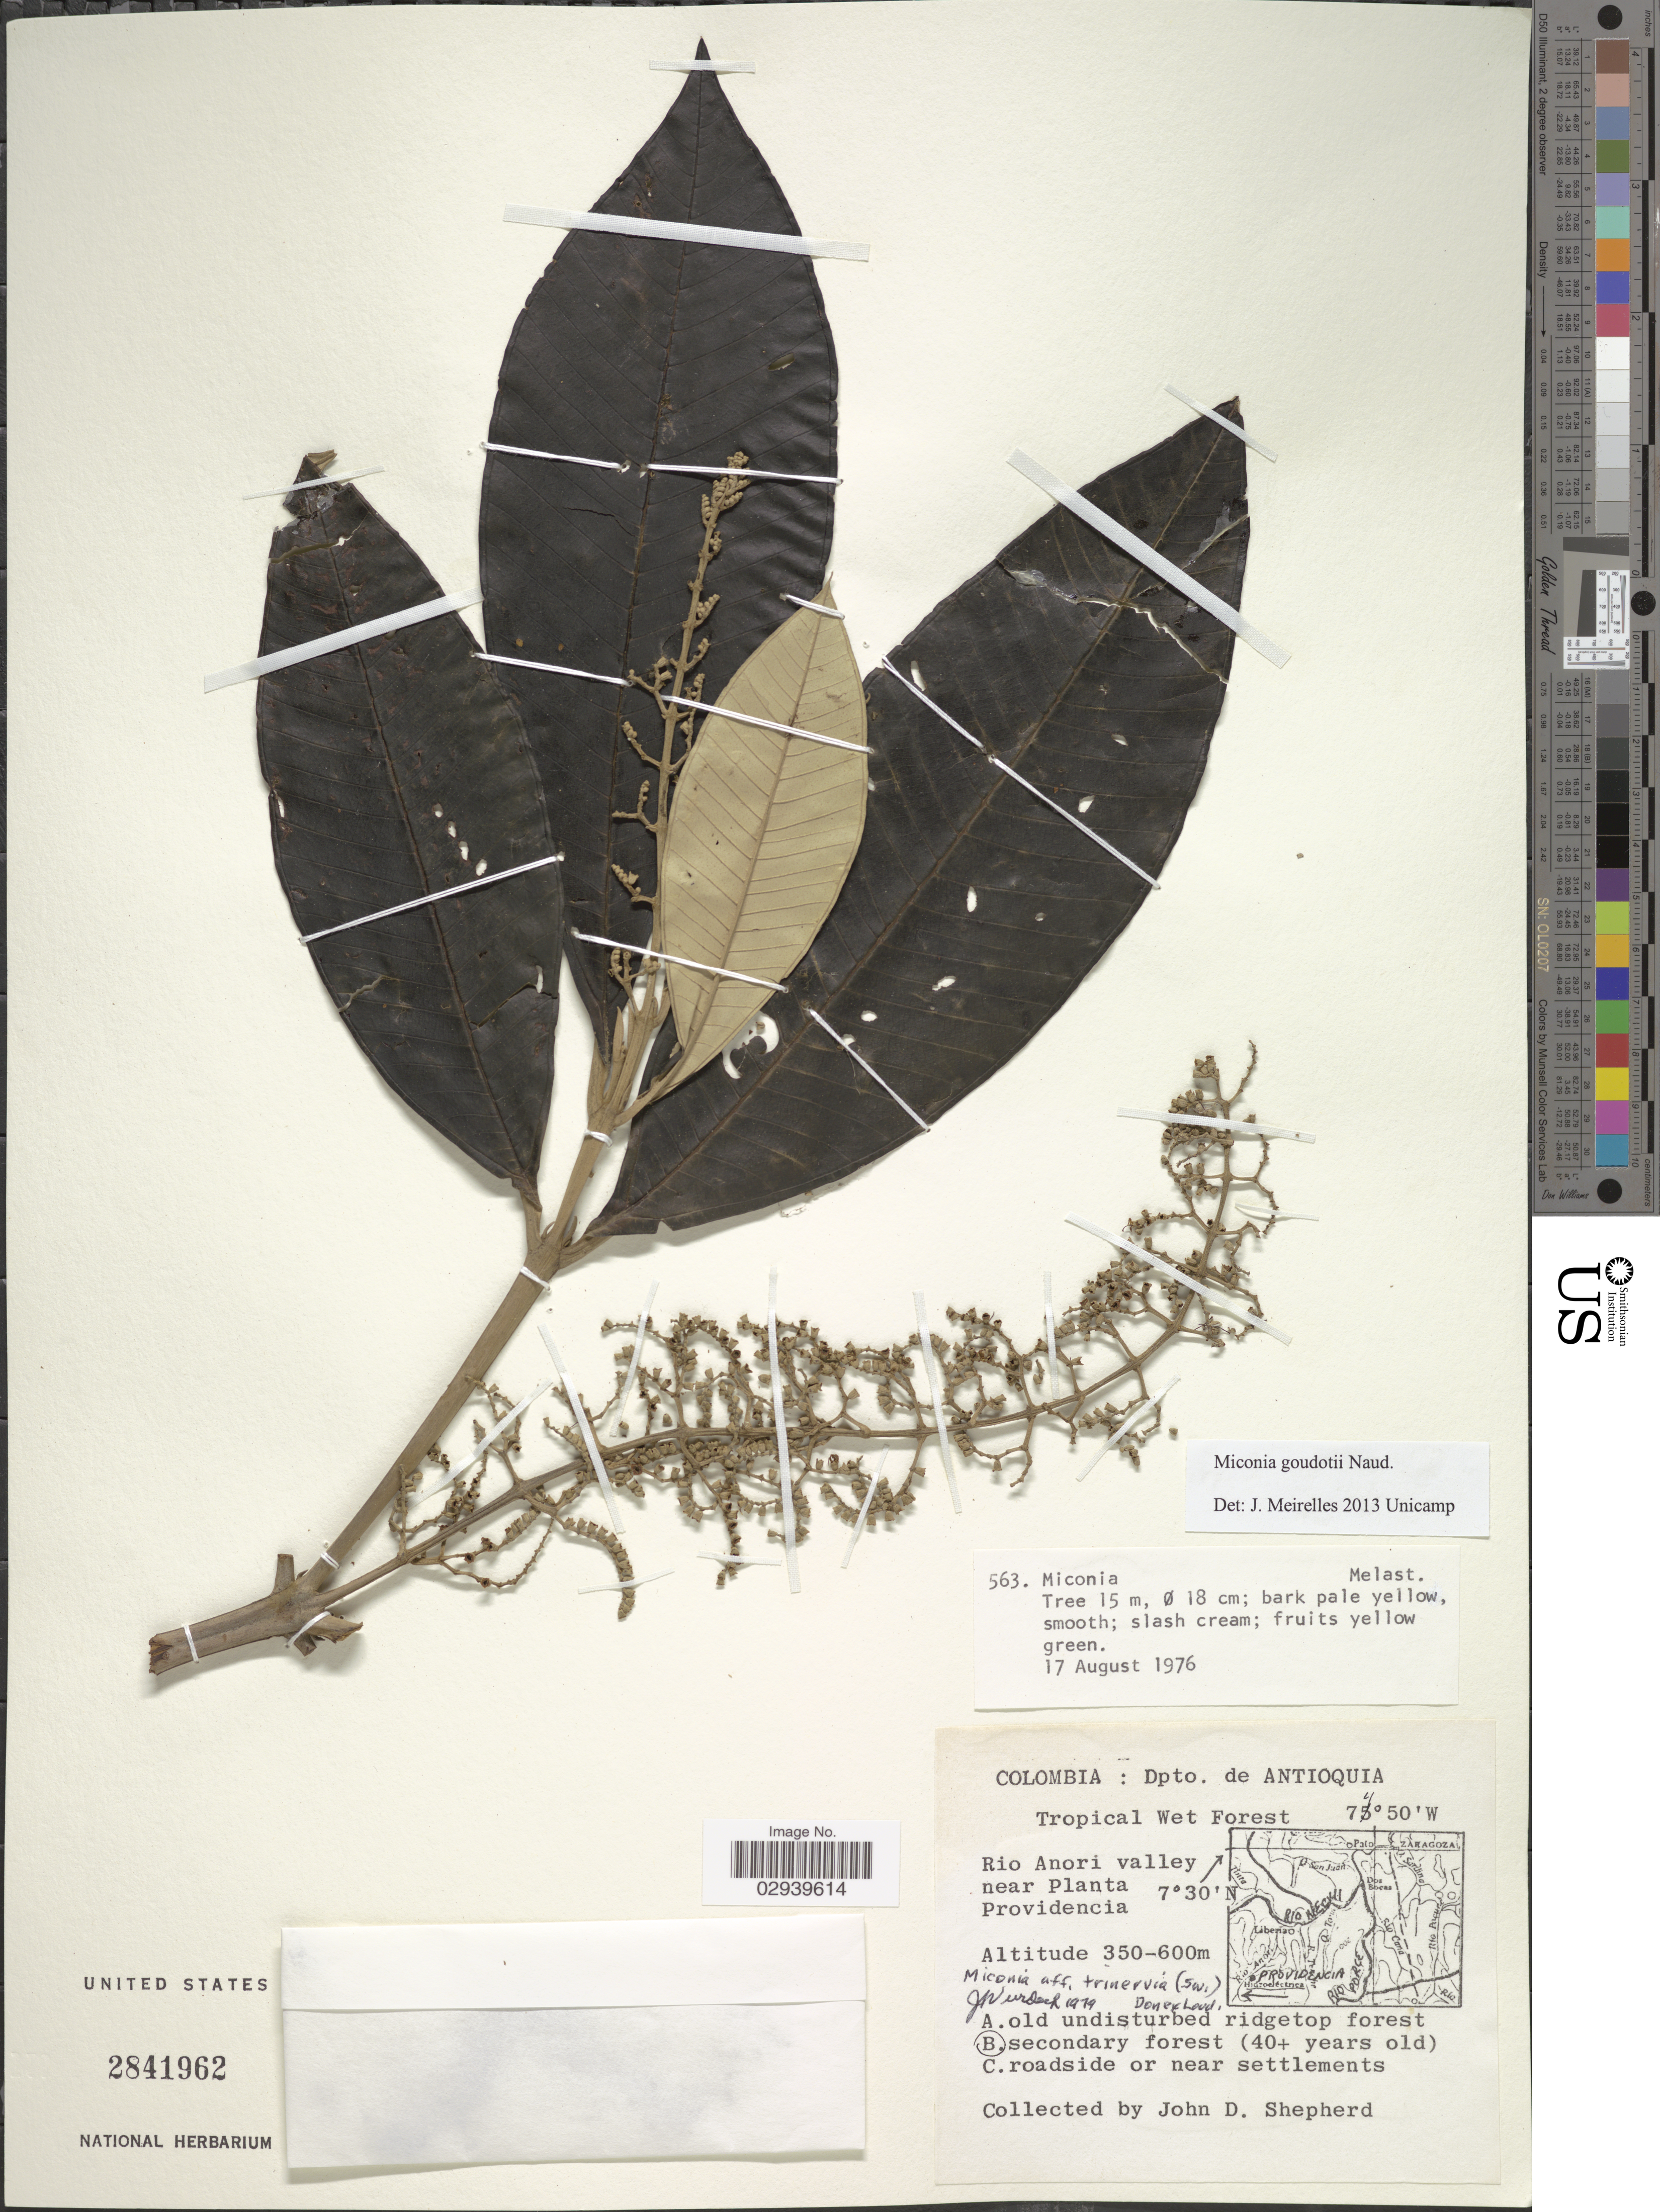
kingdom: Plantae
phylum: Tracheophyta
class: Magnoliopsida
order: Myrtales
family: Melastomataceae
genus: Miconia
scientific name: Miconia goudotii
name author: Naudin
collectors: J. D. Shepherd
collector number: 563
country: Colombia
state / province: Antioquia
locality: Rio Anori valley near Planta Providencia.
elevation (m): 350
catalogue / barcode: US 2841962